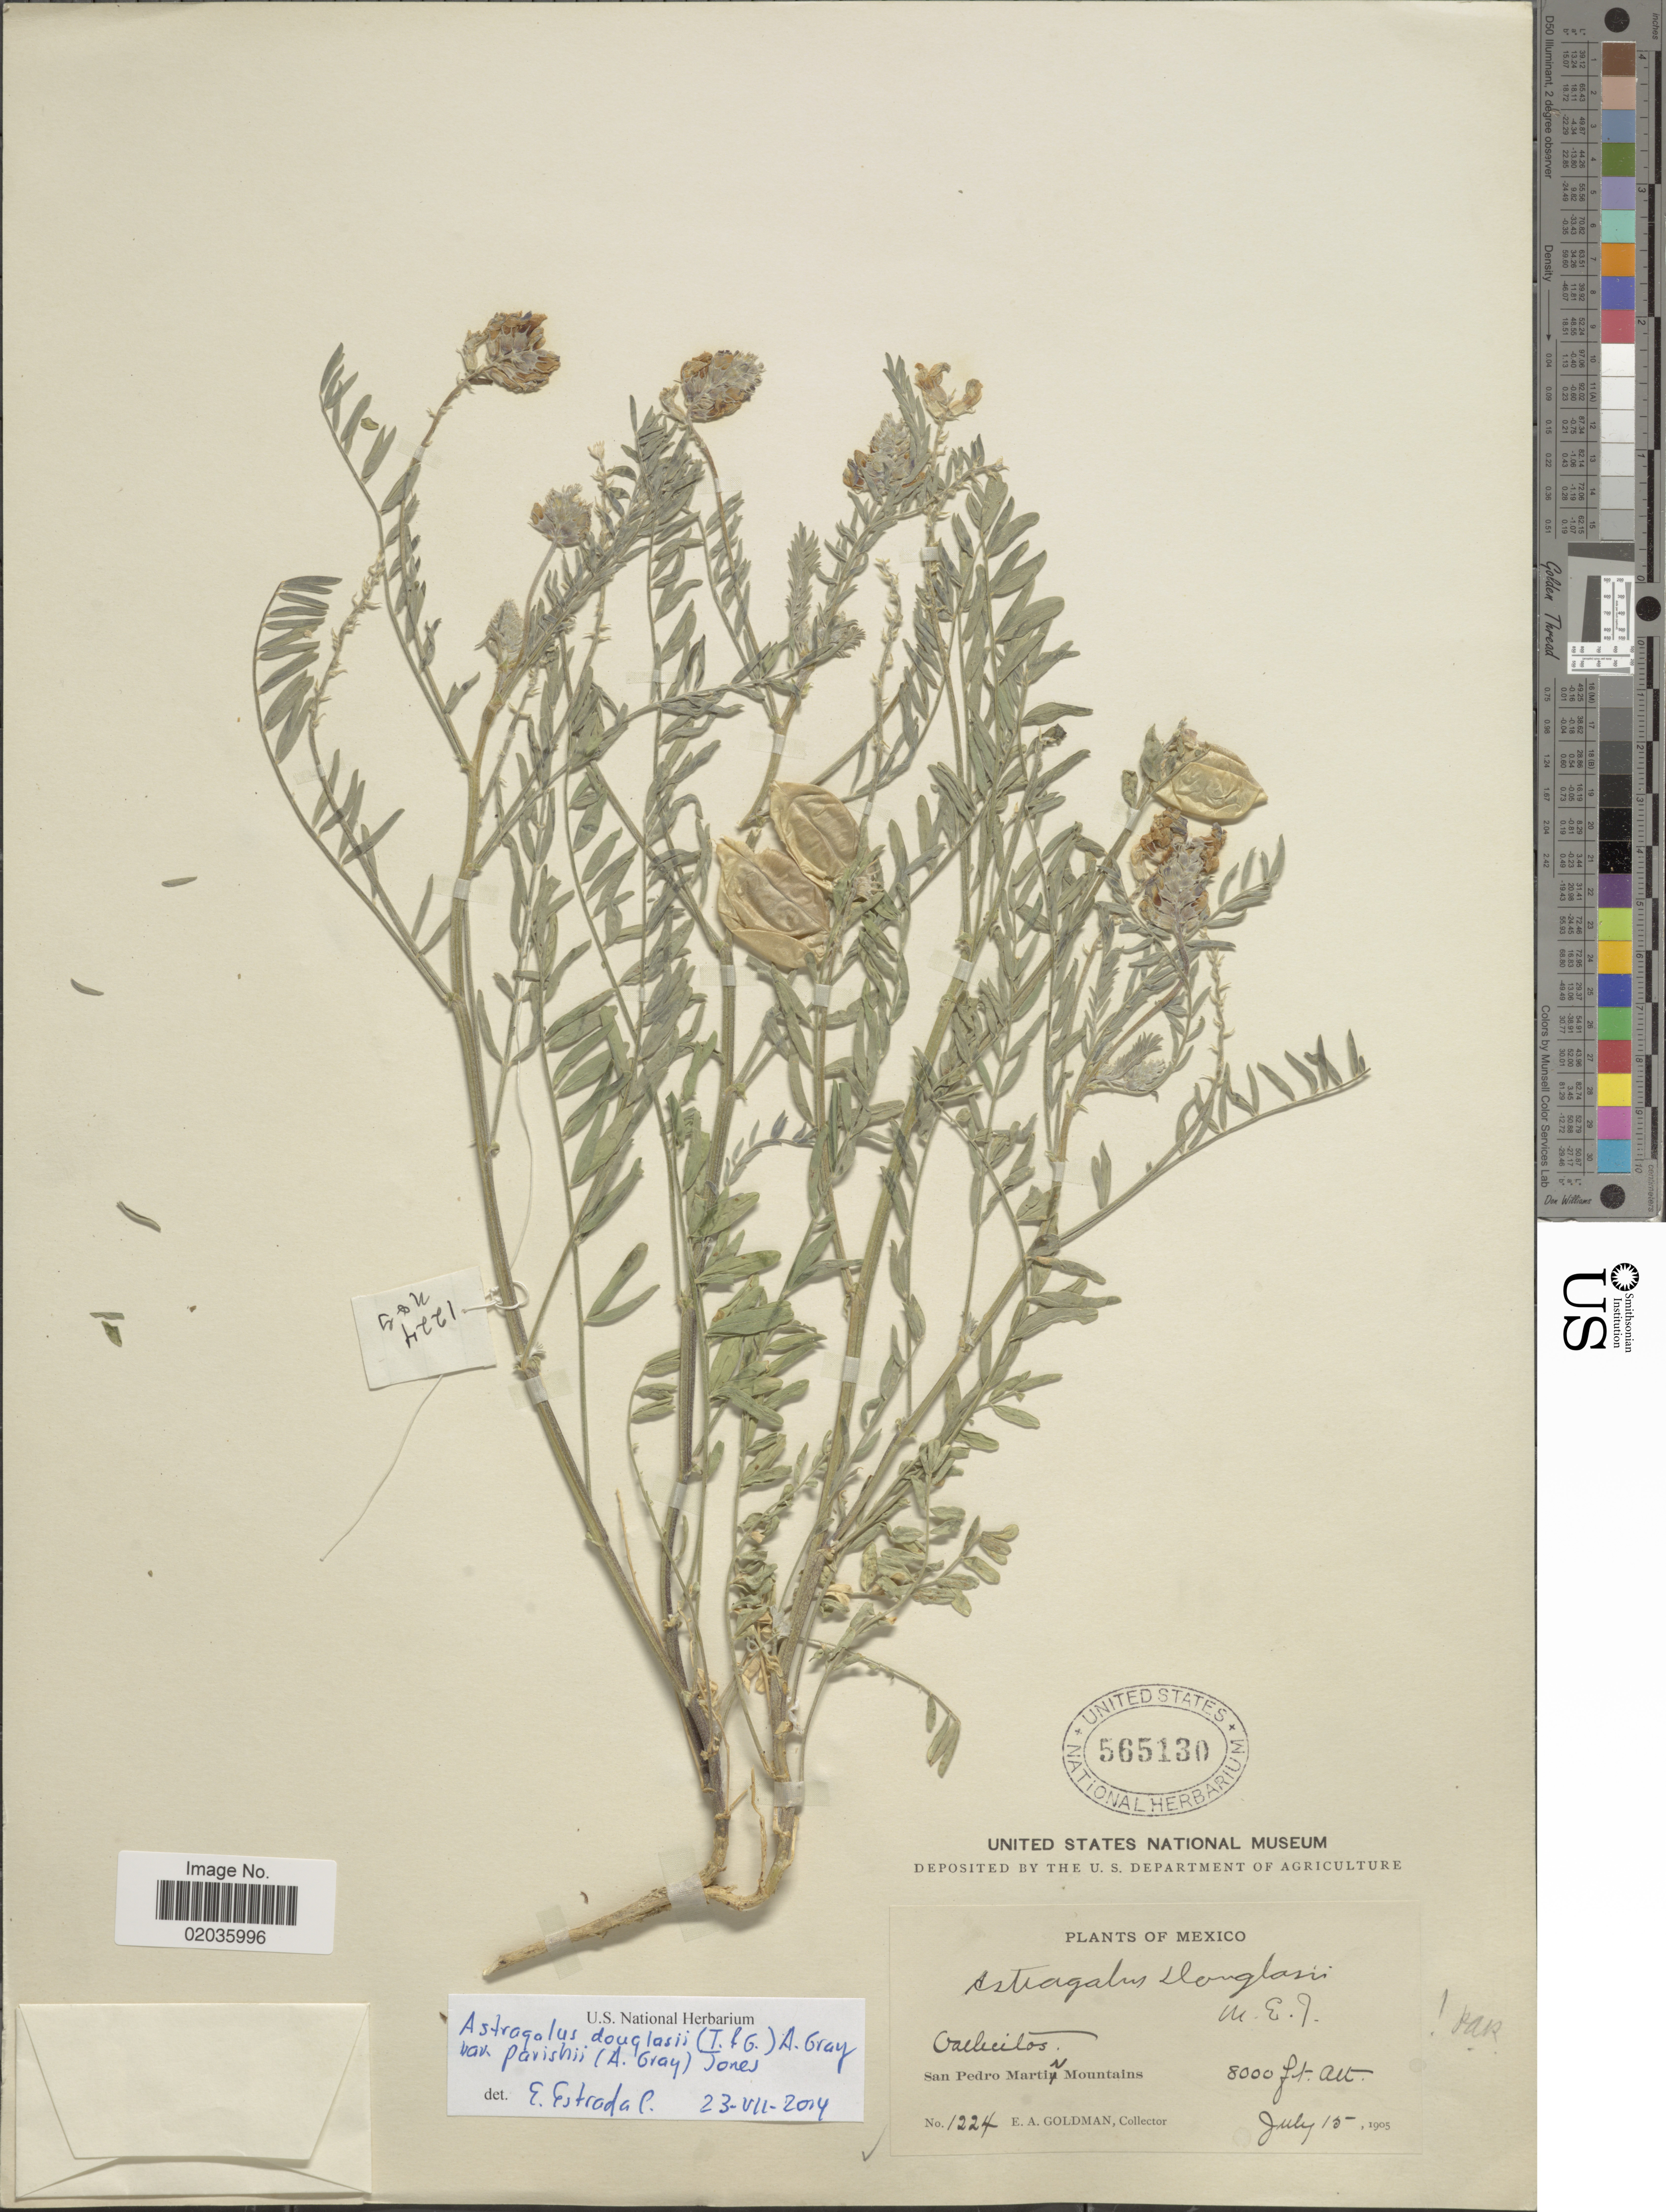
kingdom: Plantae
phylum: Tracheophyta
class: Magnoliopsida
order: Fabales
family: Fabaceae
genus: Astragalus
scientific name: Astragalus douglasii var. glaberrimus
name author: M.E. Jones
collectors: E. A. Goldman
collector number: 1224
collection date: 1905-07-15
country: Mexico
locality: Mexico, Vallecitos, San Pedro Martir Mountains.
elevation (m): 2438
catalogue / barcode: US 565130